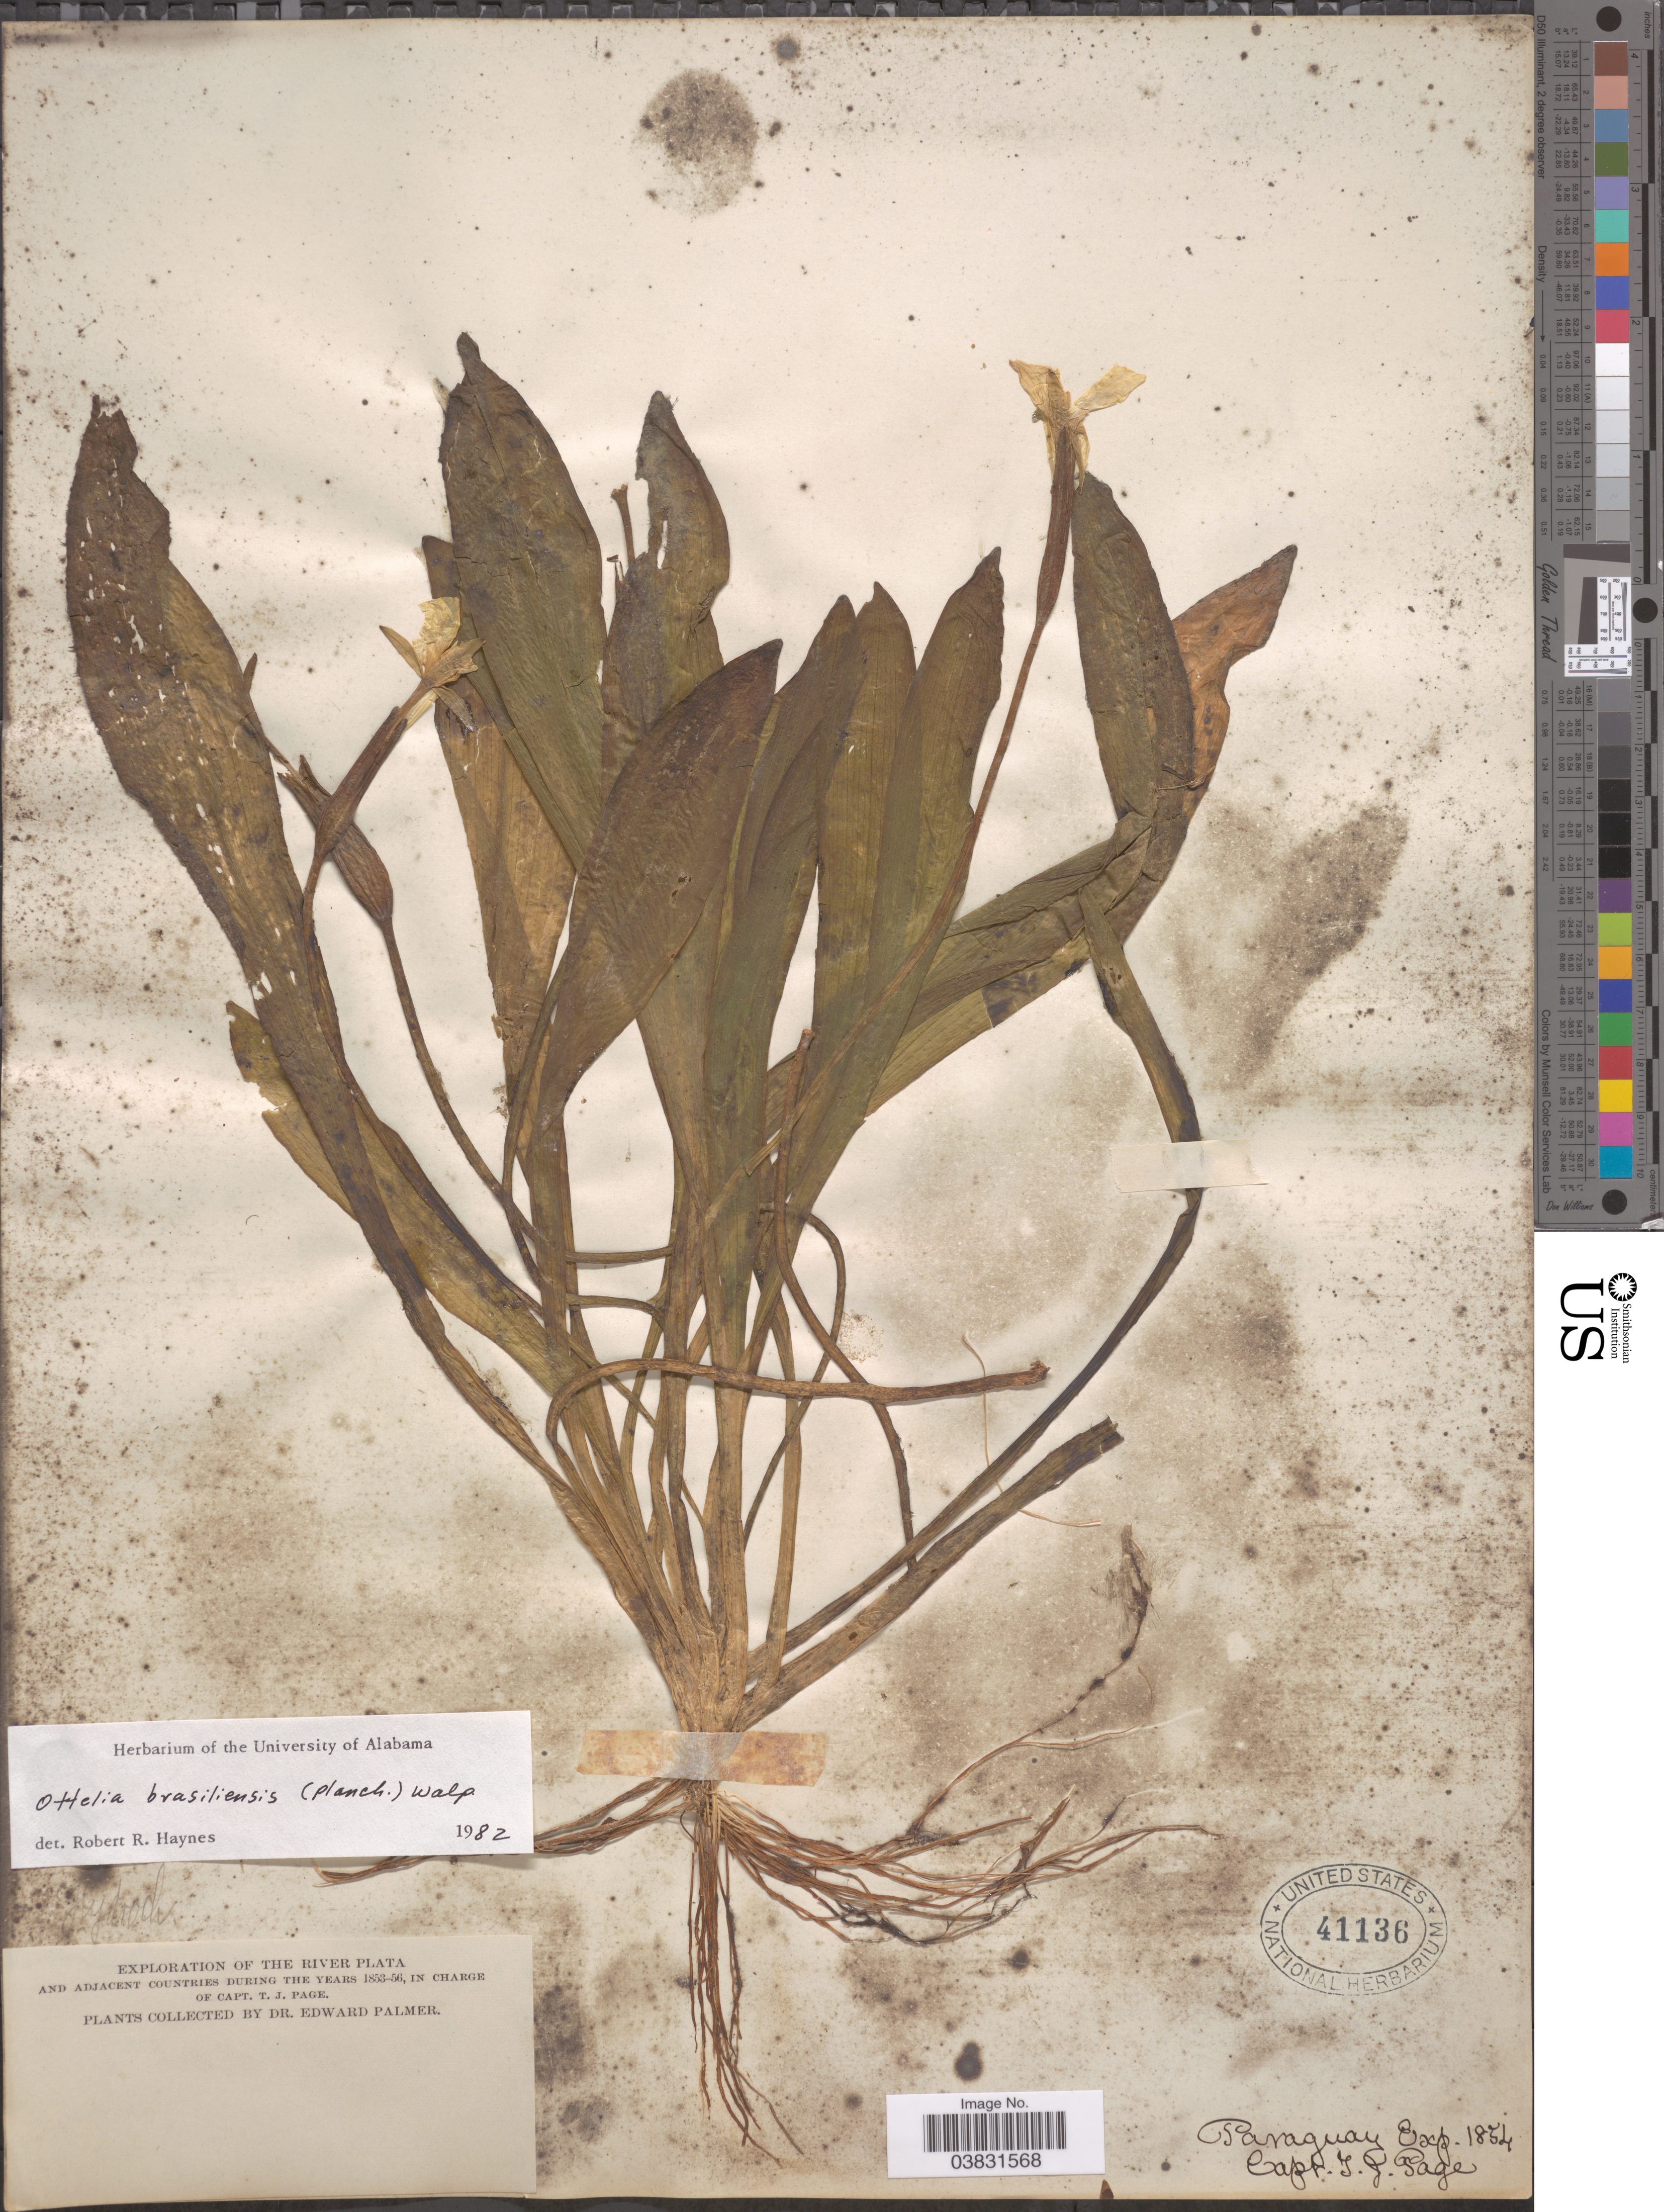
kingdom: Plantae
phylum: Tracheophyta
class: Liliopsida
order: Alismatales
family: Hydrocharitaceae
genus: Ottelia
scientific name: Ottelia brasiliensis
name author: (Planch.) Walp.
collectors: E. Palmer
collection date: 1853/1856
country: Paraguay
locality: River Plata.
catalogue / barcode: US 41136